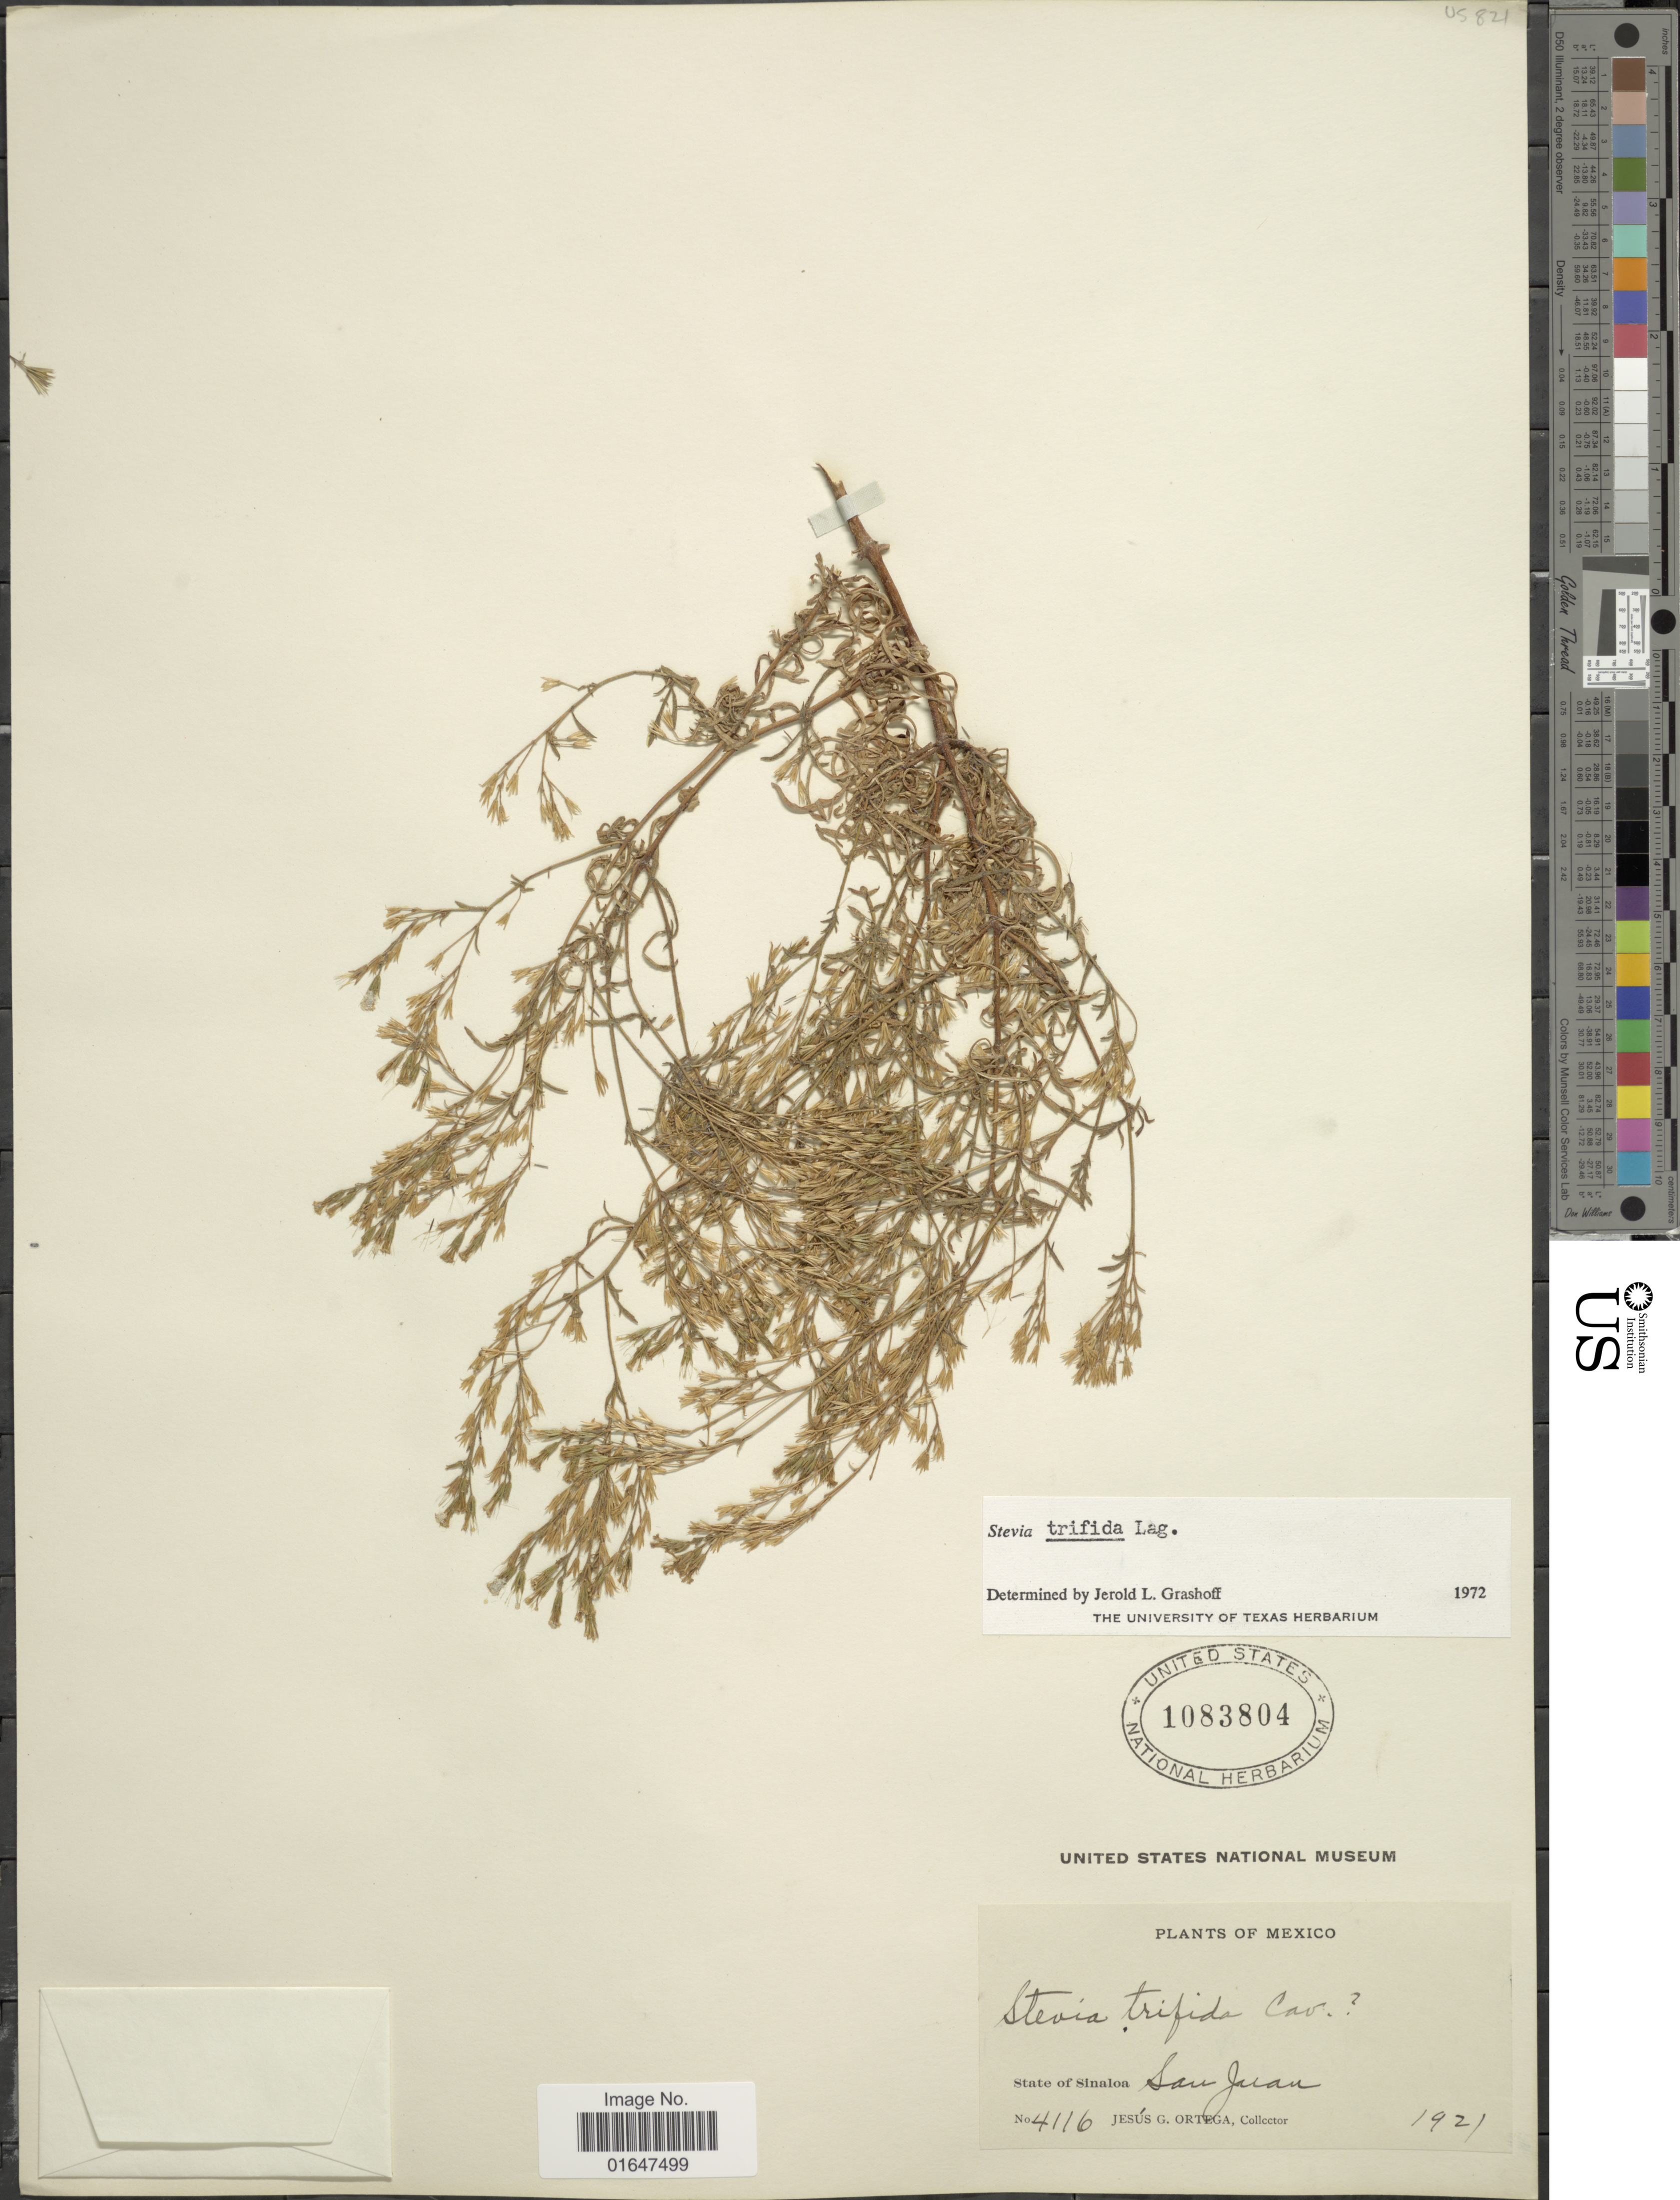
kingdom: Plantae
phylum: Tracheophyta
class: Magnoliopsida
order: Asterales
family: Asteraceae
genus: Stevia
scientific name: Stevia trifida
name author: Lag.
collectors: J. Ortega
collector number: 4116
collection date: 1921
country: Mexico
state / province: Sinaloa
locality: San Juan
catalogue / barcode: US 1083804